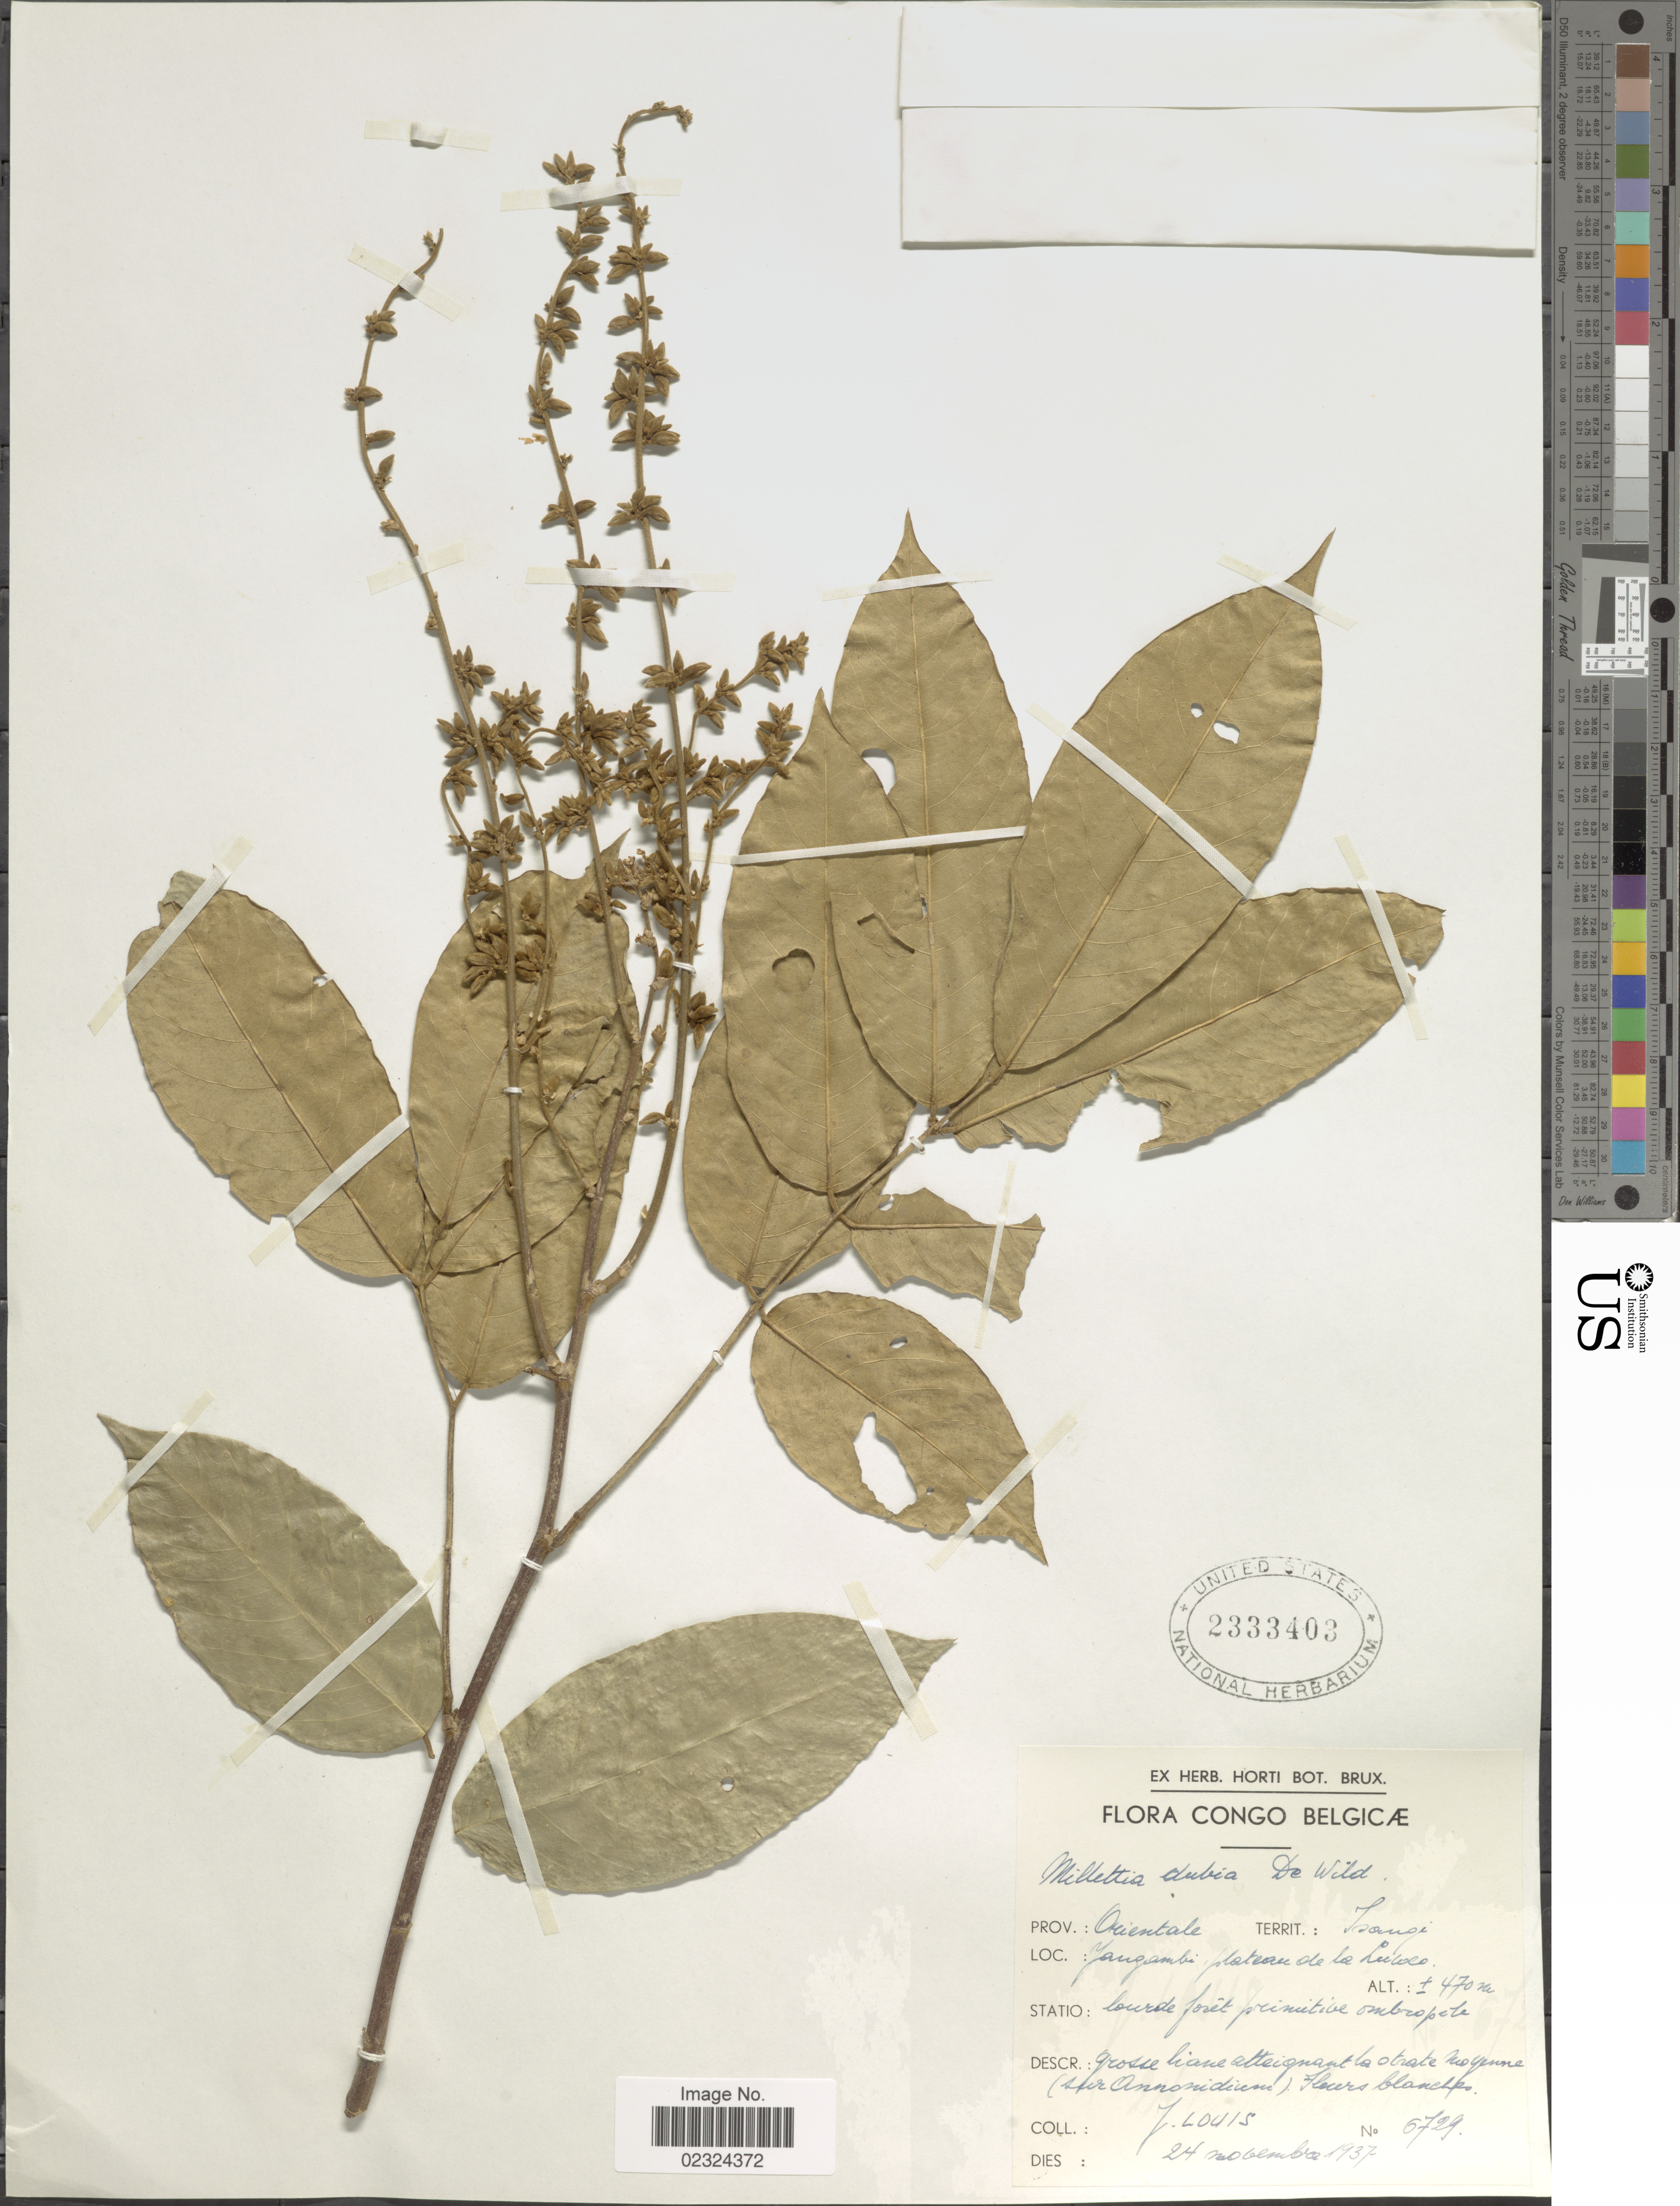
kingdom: Plantae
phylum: Tracheophyta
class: Magnoliopsida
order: Fabales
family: Fabaceae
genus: Millettia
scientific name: Millettia dubia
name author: De Wild.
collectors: J. Louis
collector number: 6729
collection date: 1937-11-24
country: Congo, Democratic Republic of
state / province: Tshopo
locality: Isangi. Yangambi, pleateau de la Luweo.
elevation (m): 470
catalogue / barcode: US 2333403